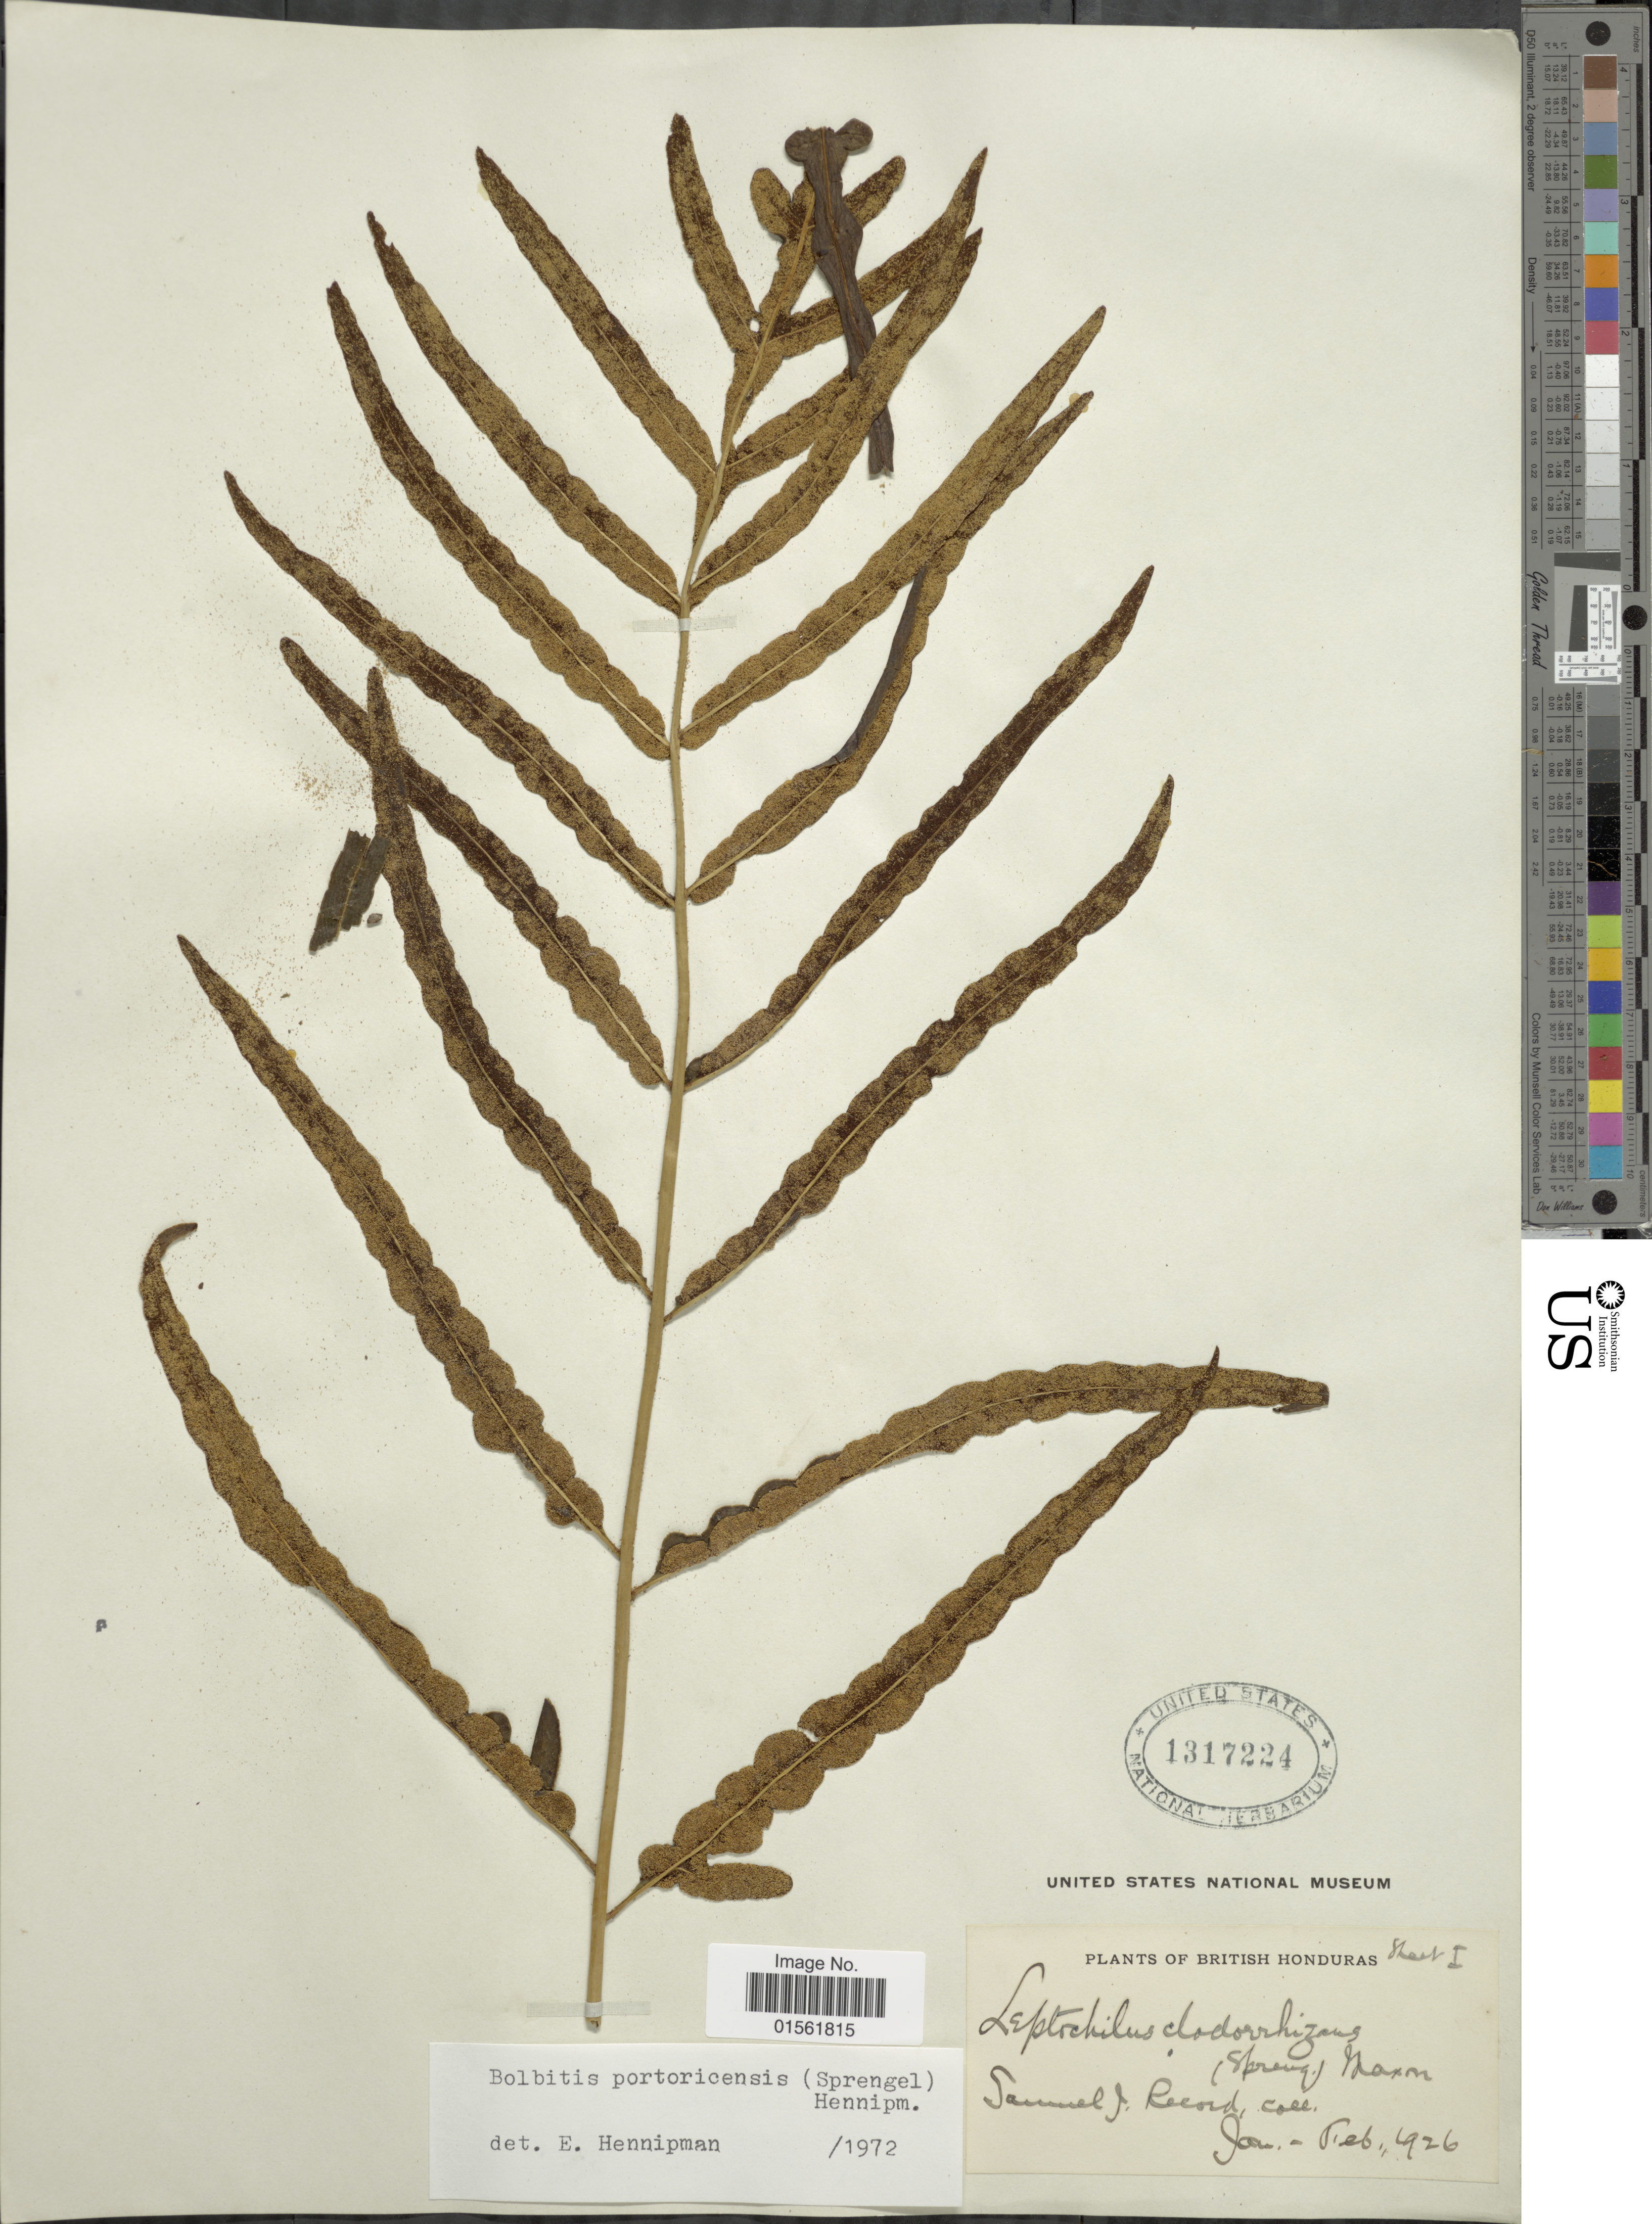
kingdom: Plantae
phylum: Tracheophyta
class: Polypodiopsida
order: Polypodiales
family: Dryopteridaceae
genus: Bolbitis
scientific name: Bolbitis portoricensis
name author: (Spreng.) Hennipman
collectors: S. J. Record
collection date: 1926-01/1926-02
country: Belize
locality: British Honduras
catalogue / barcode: US 1317224